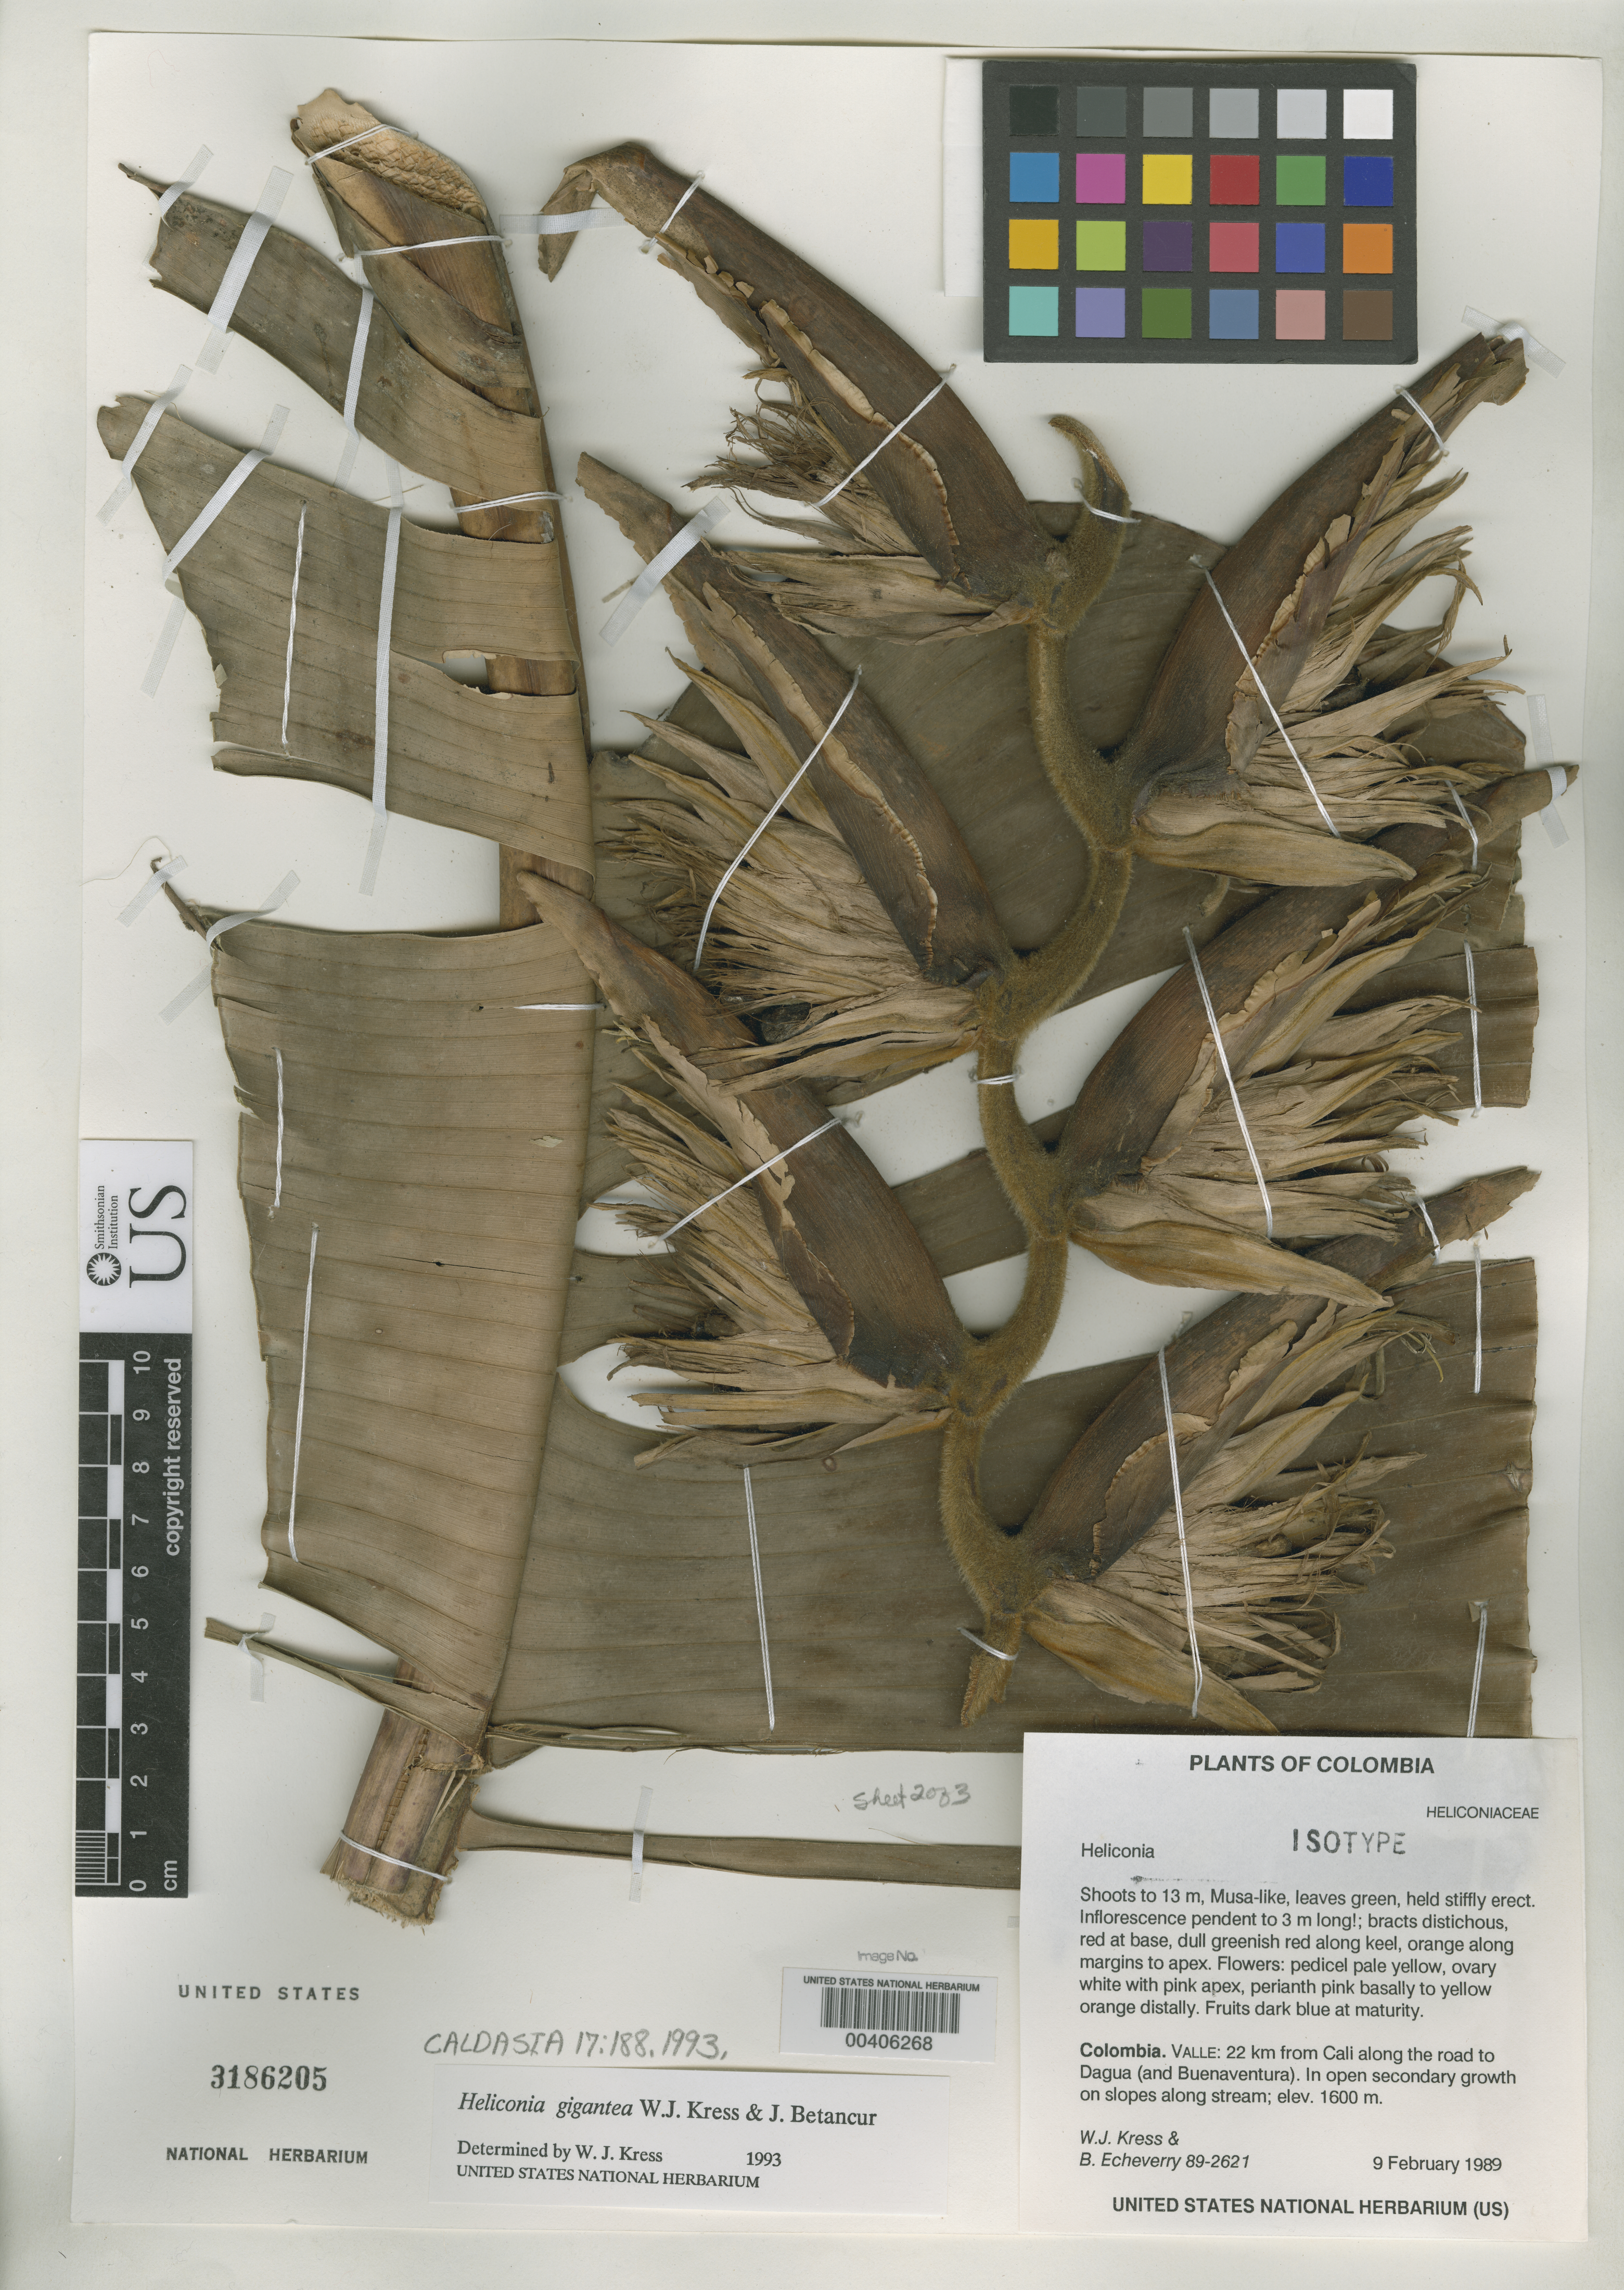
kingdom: Plantae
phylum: Tracheophyta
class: Liliopsida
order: Zingiberales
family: Heliconiaceae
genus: Heliconia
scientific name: Heliconia gigantea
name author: W.J. Kress & Betancur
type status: Isotype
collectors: W. J. Kress & B. Echeverry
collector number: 89-2621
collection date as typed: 09 Feb 1989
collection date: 1989-02-09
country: Colombia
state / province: Valle del Cauca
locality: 22 km from Calialong road to Dagua (& Buena Ventura).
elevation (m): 1600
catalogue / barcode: US 3186205